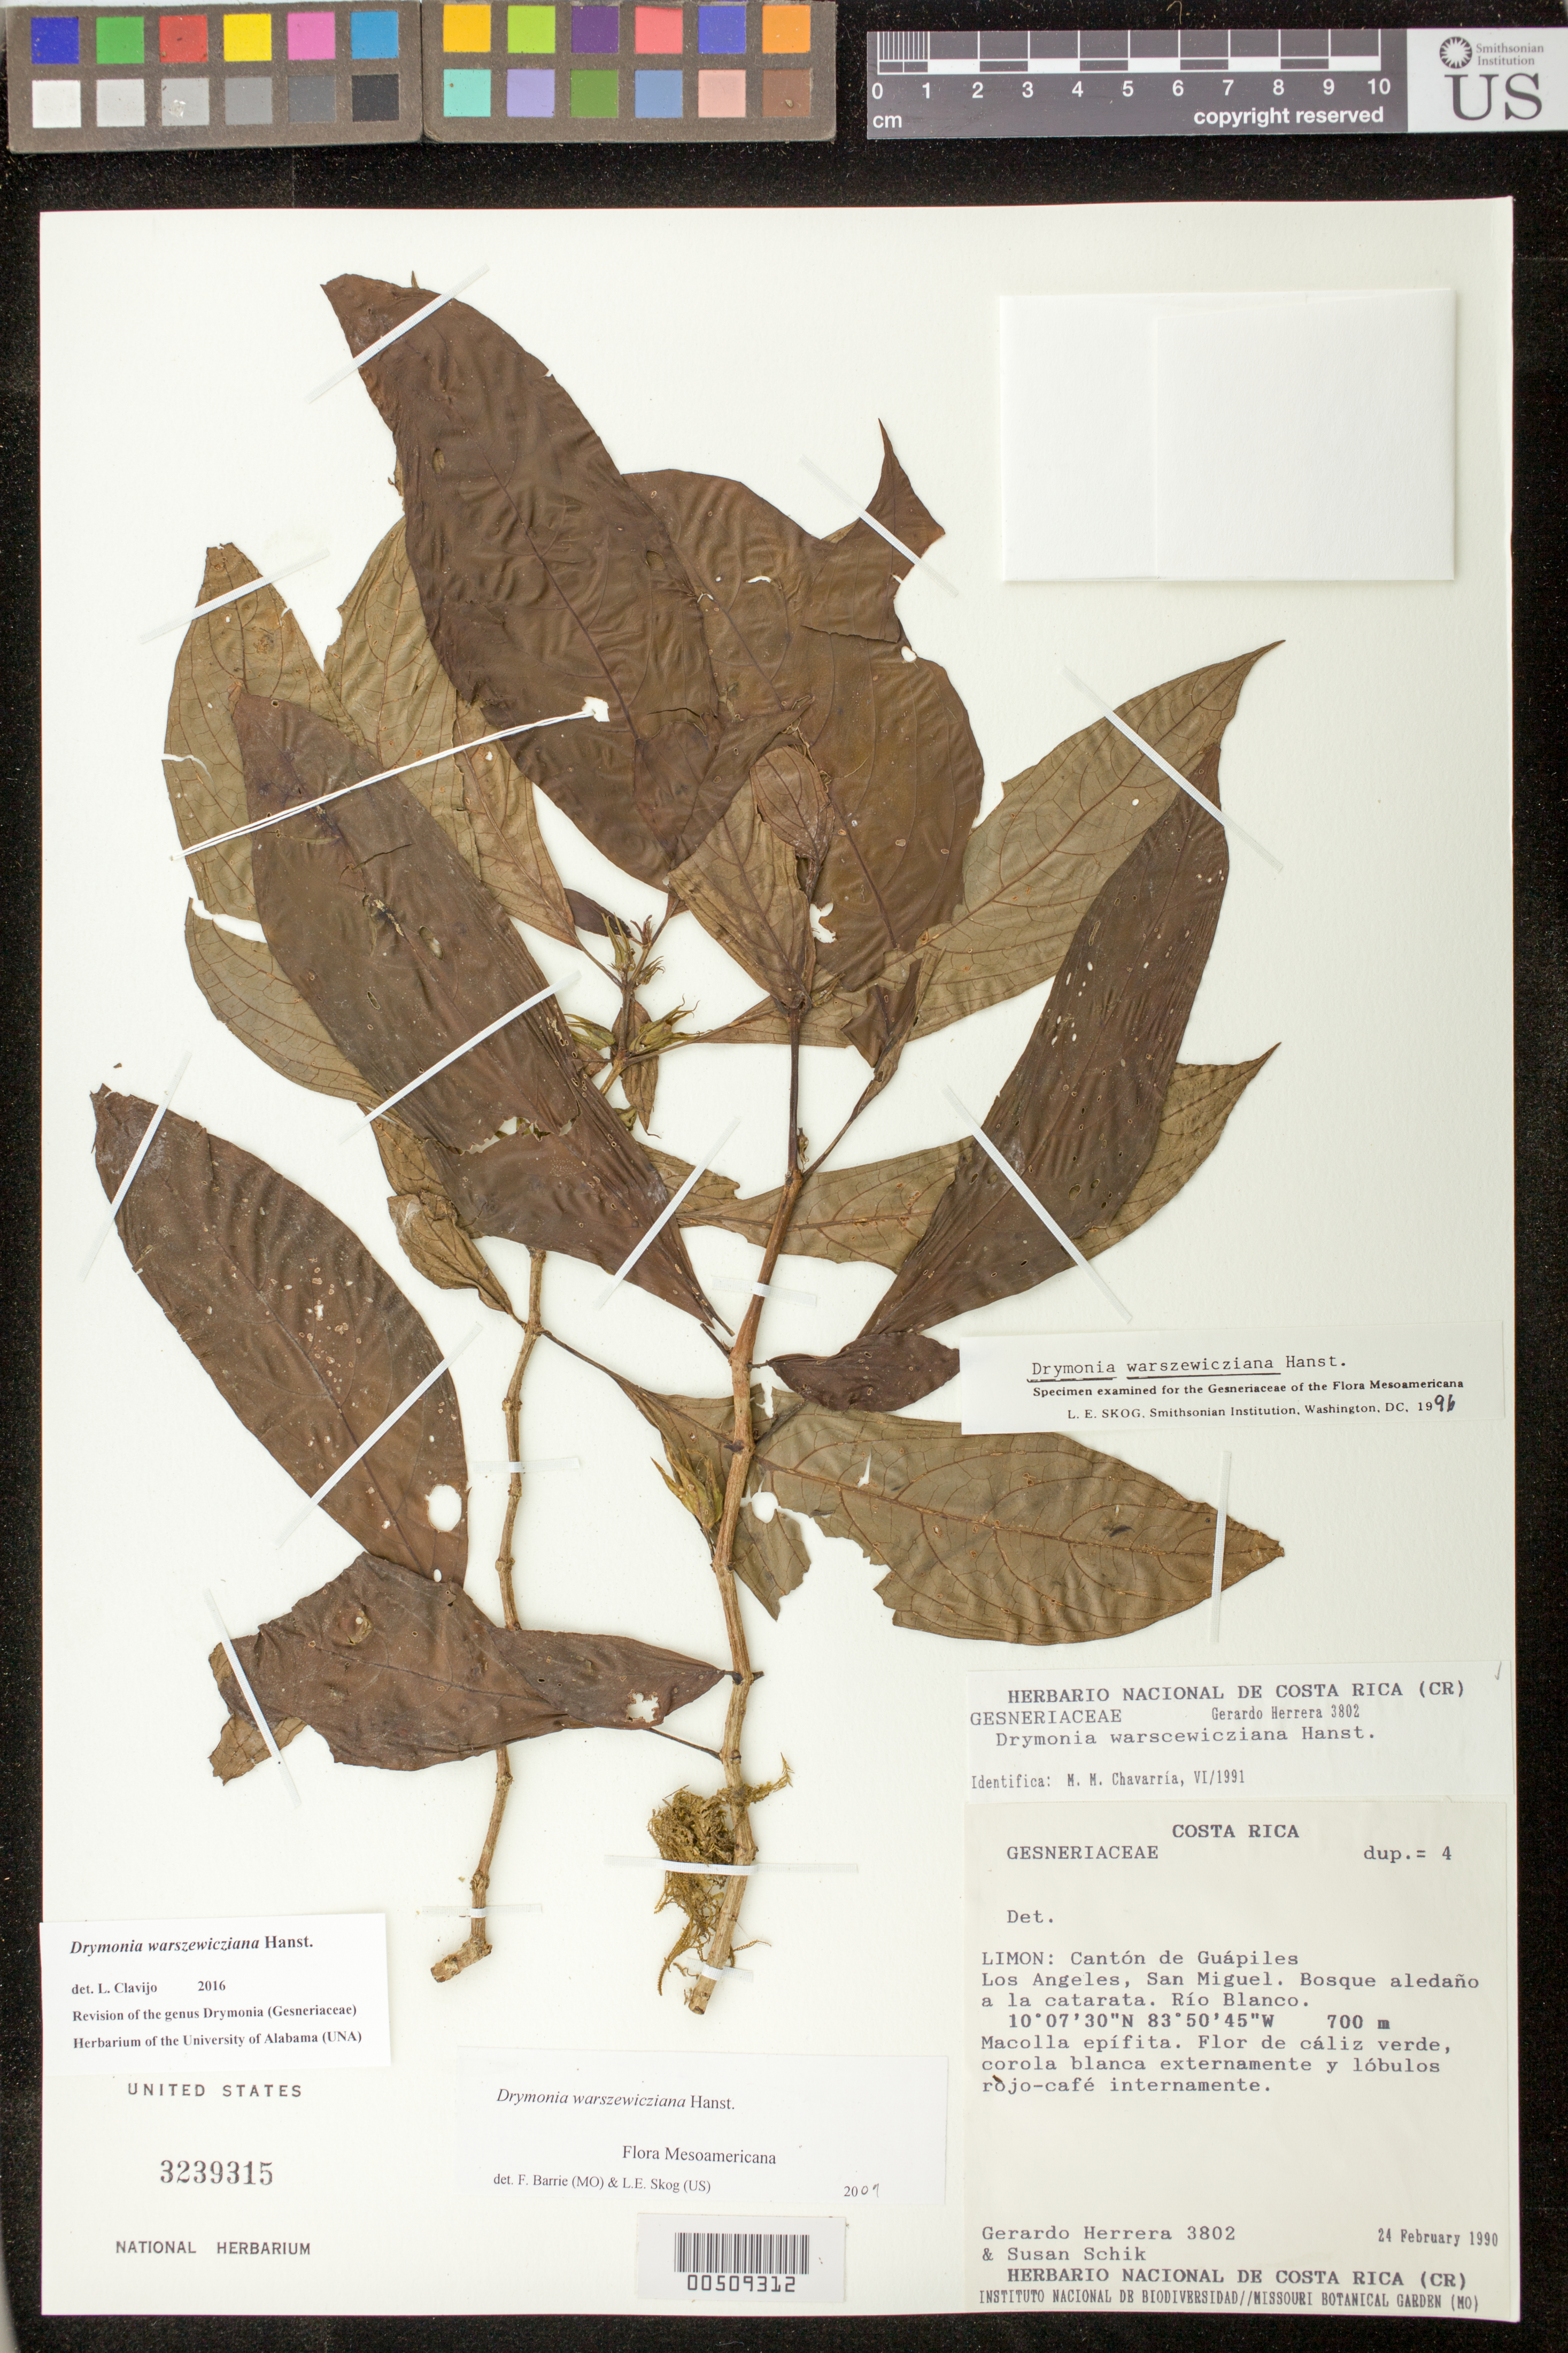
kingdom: Plantae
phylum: Tracheophyta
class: Magnoliopsida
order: Lamiales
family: Gesneriaceae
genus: Drymonia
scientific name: Drymonia warszewicziana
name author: Hanst.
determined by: Skog, Laurence E.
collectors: G. Herrera & S. Schik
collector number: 3802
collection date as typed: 24 Feb 1990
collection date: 1990-02-24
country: Costa Rica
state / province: Limón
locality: Cantón de Guápiles Los Angeles, San Miguel. Río Blanco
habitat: Bosque aledaño a la catarata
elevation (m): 700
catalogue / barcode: US 3239315